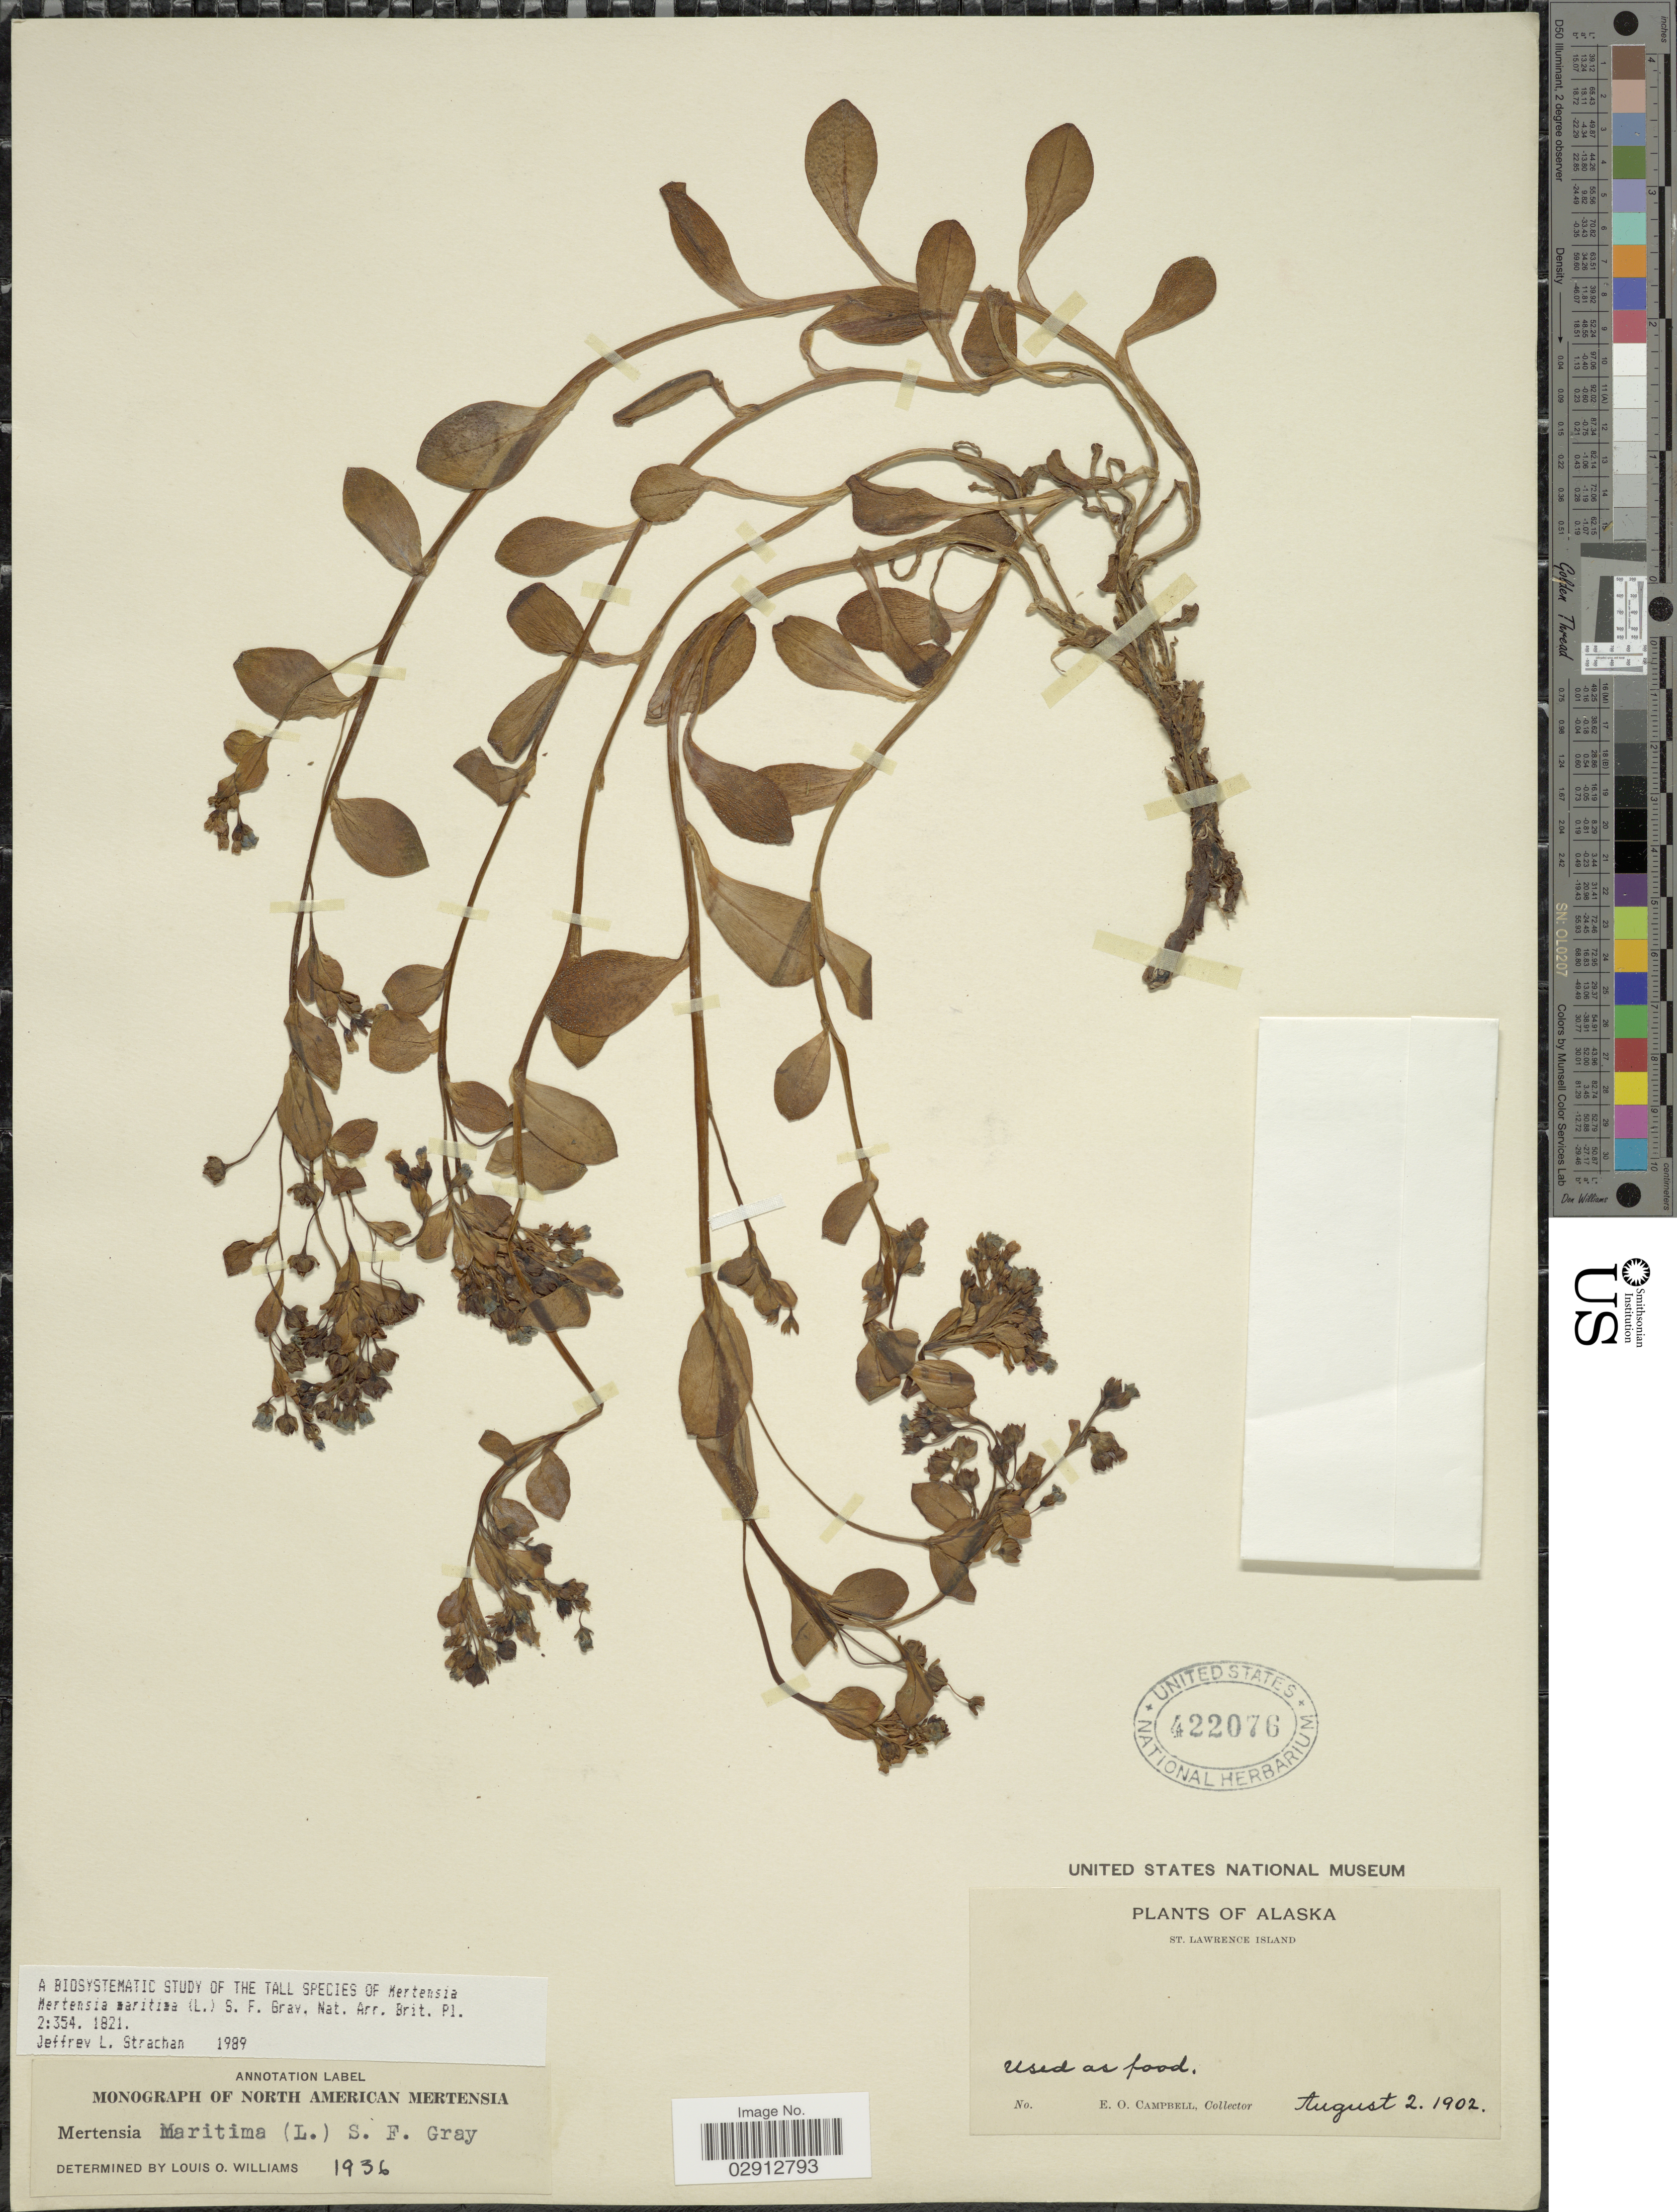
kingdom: Plantae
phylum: Tracheophyta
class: Magnoliopsida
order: Boraginales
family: Boraginaceae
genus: Mertensia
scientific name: Mertensia maritima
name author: (L.) S.F. Gray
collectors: E. Campbell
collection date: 1902-08-02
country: United States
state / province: Alaska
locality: St. Lawrence Island.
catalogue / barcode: US 422076